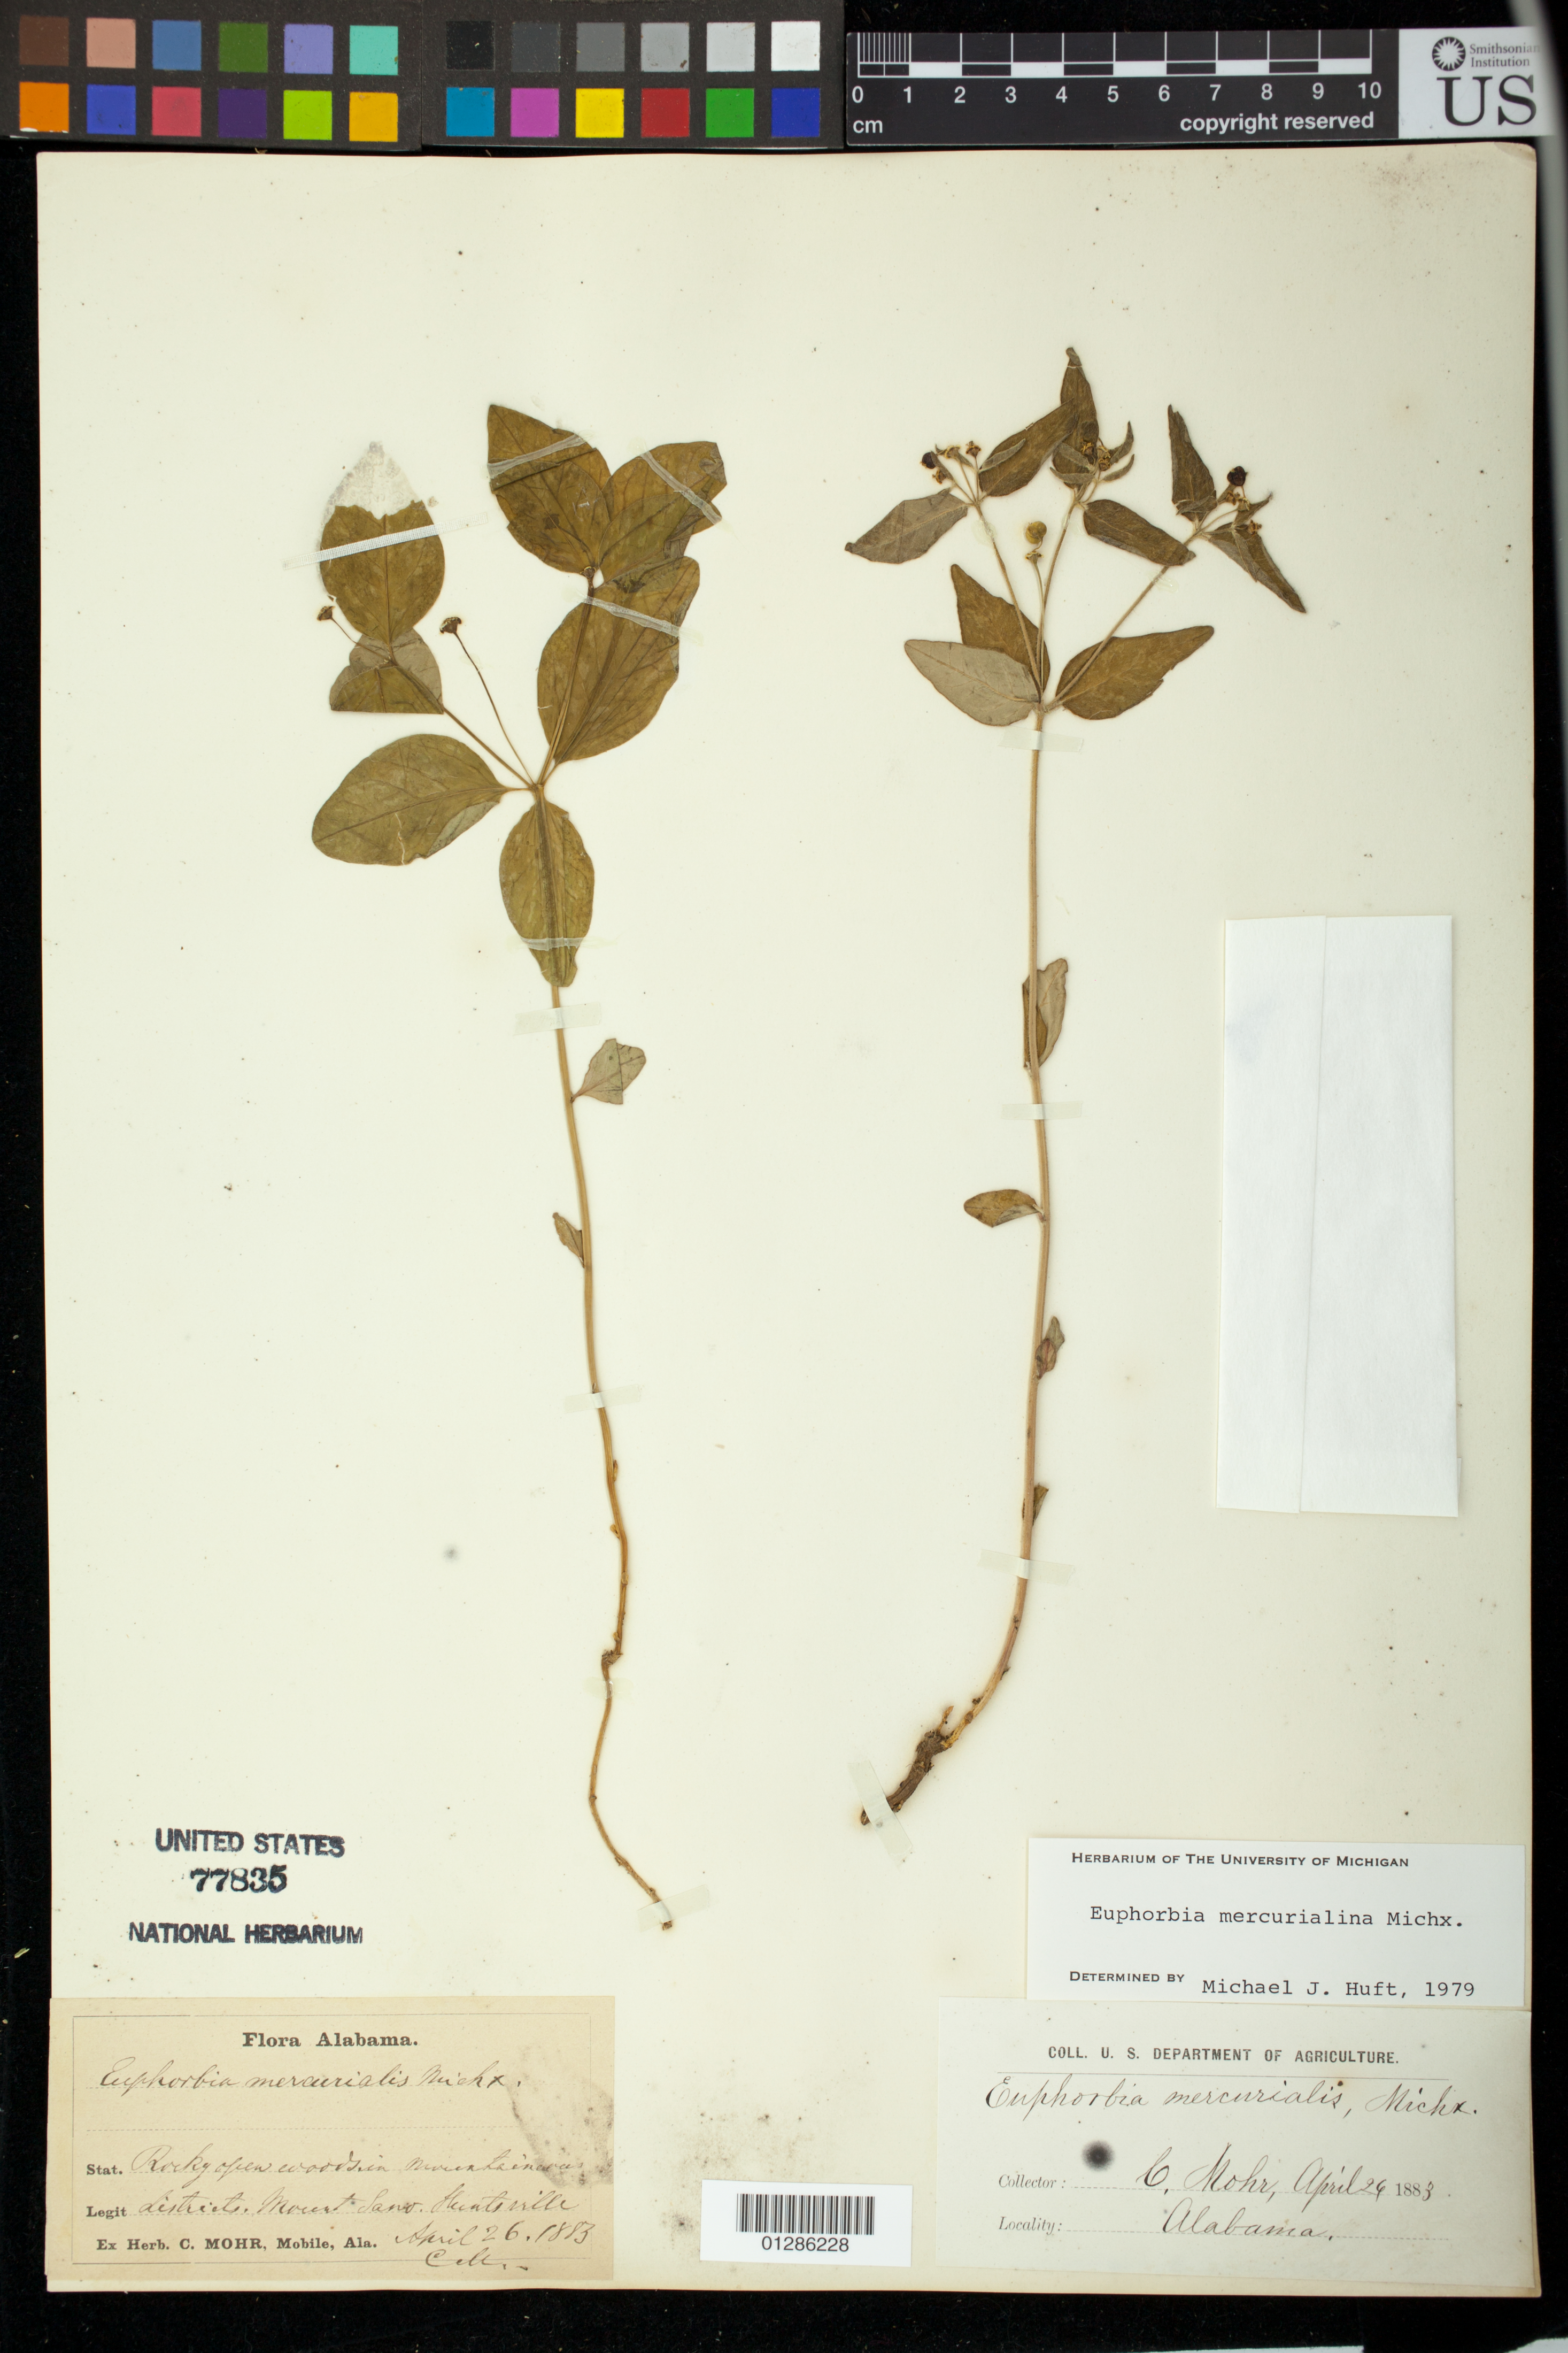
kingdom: Plantae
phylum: Tracheophyta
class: Magnoliopsida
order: Malpighiales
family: Euphorbiaceae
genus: Euphorbia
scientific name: Euphorbia mercurialina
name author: Michx.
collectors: C. T. Mohr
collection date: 1883-04-26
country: United States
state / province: Alabama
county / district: Madison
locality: Mount Sano. Huntsville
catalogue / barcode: US 77835